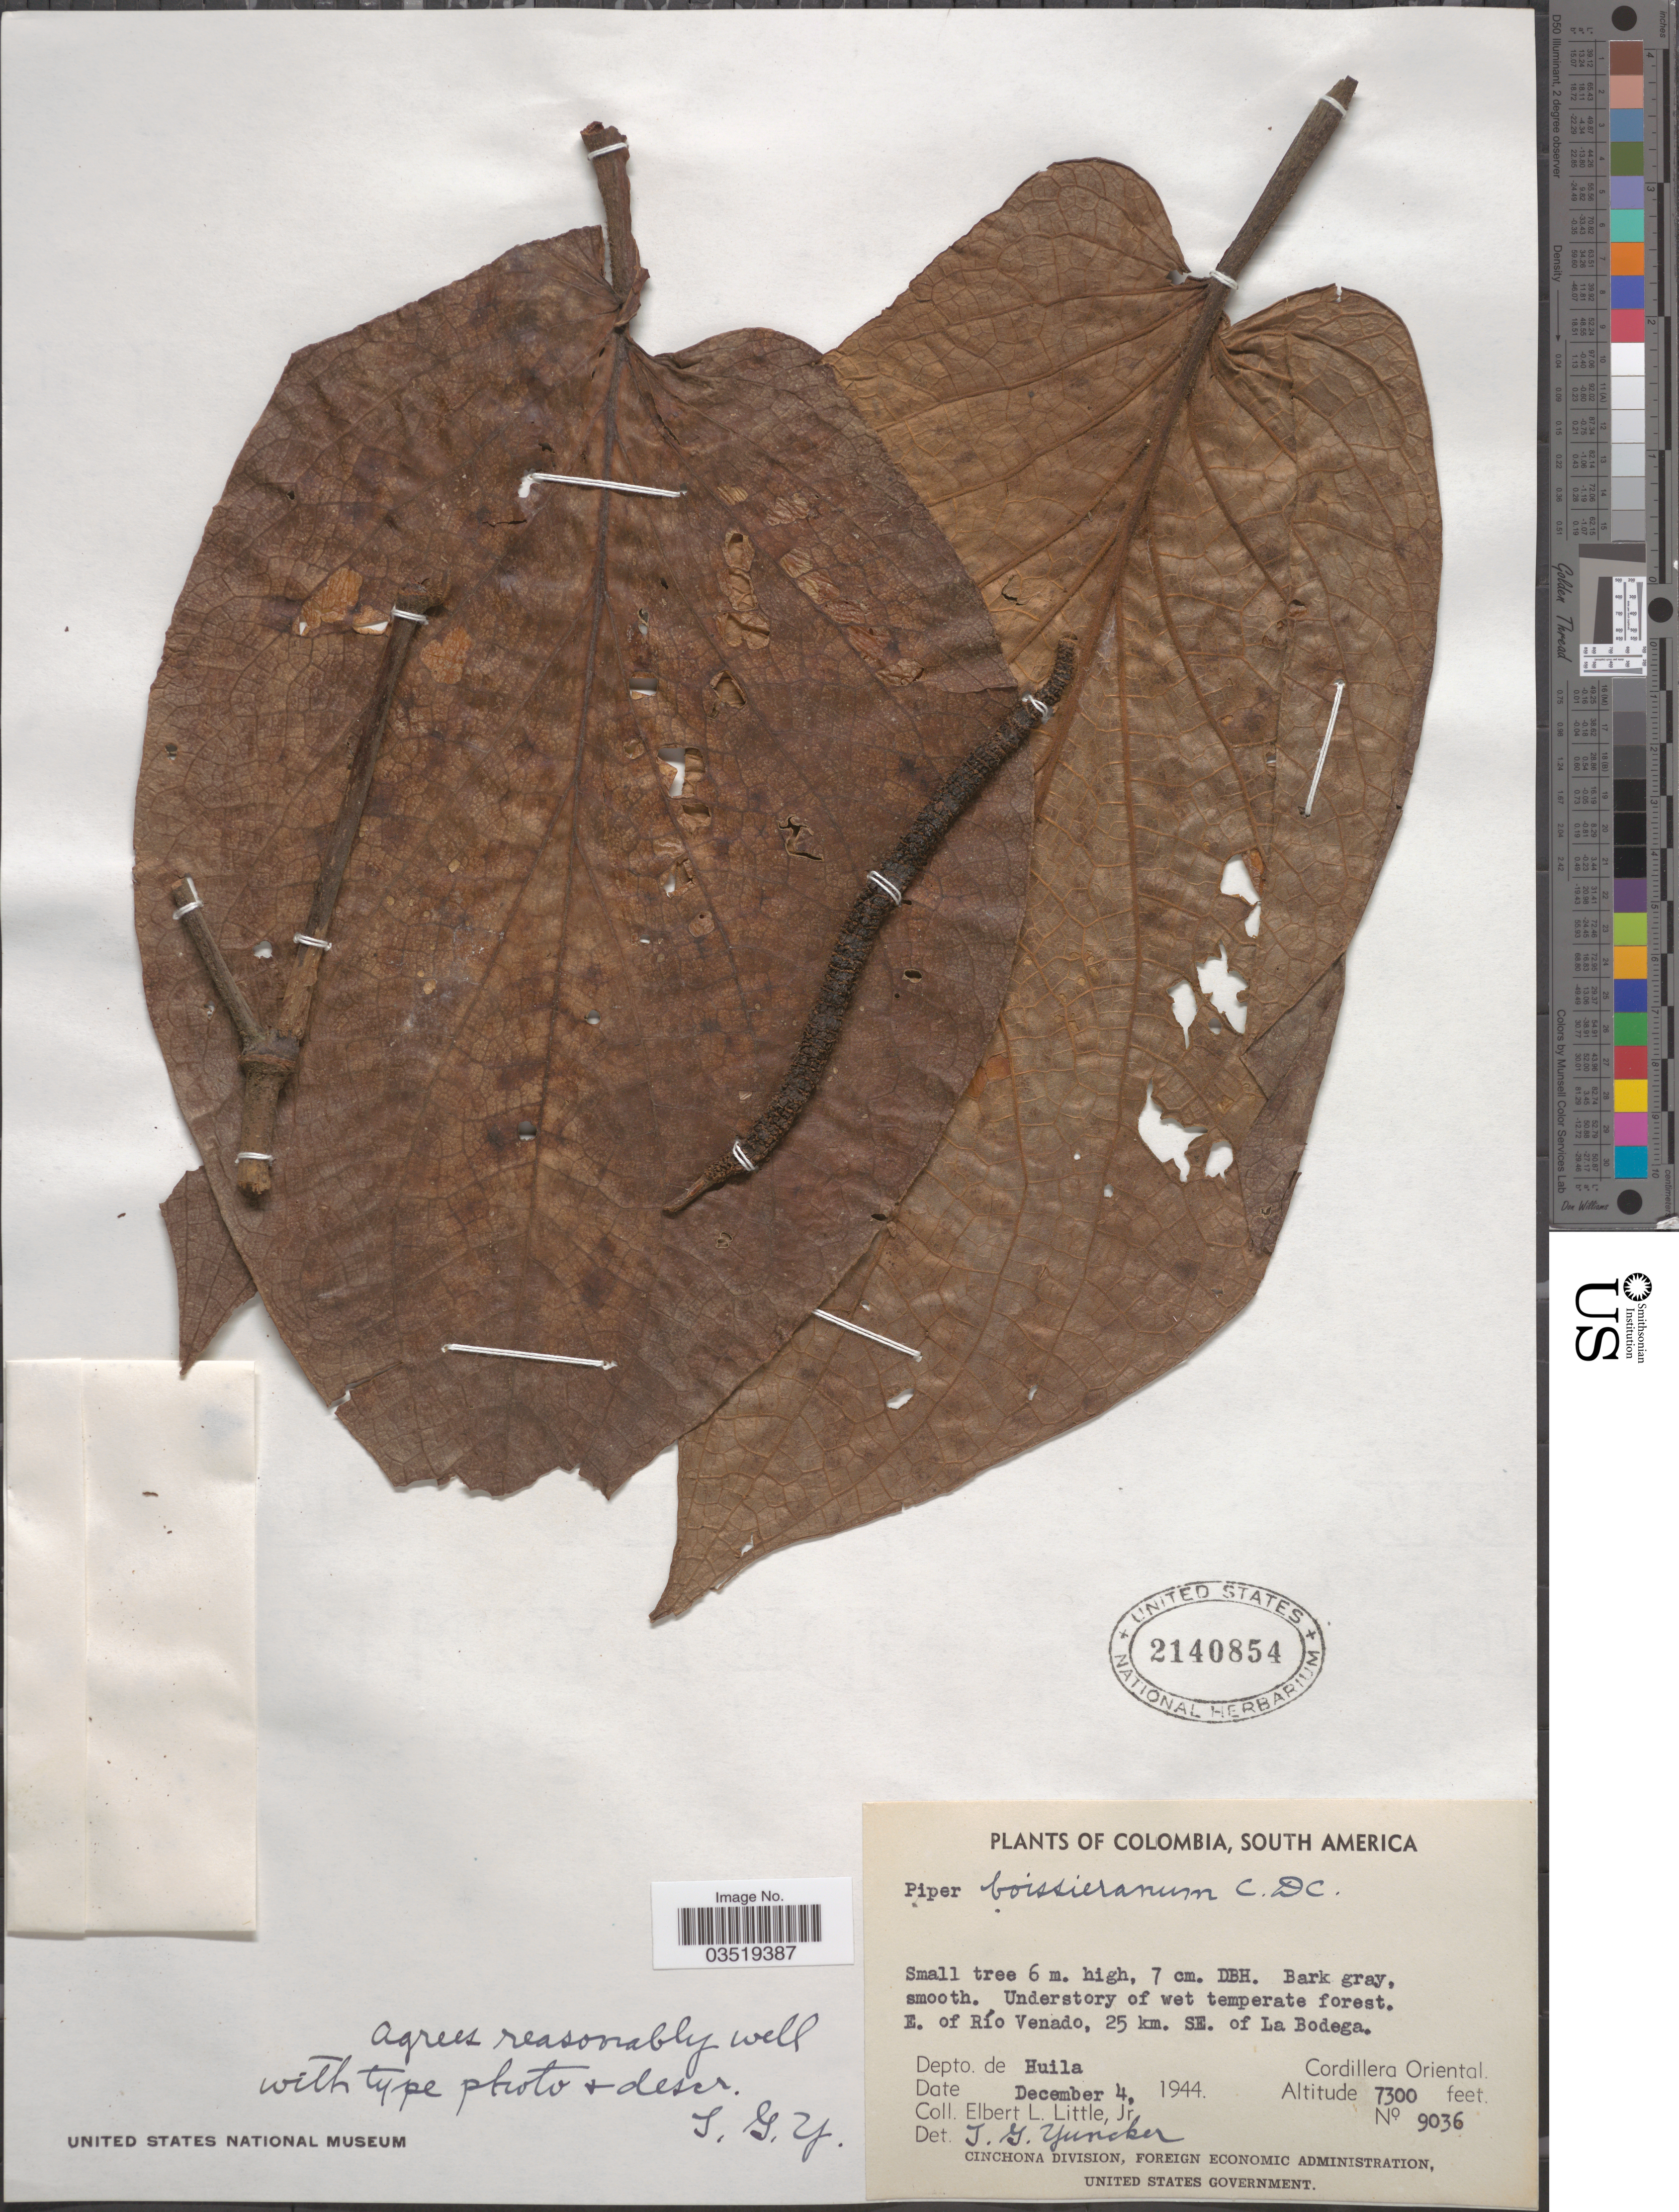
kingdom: Plantae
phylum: Tracheophyta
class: Magnoliopsida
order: Piperales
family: Piperaceae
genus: Piper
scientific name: Piper boissierianum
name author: C. DC.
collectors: E. L. Little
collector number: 9036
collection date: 1944-12-04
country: Colombia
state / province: Huila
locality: E. of Río Venado, 25 km. SE. of La Bodega. Depto. de Huila. Cordillera Oriental.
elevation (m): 2225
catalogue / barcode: US 2140854